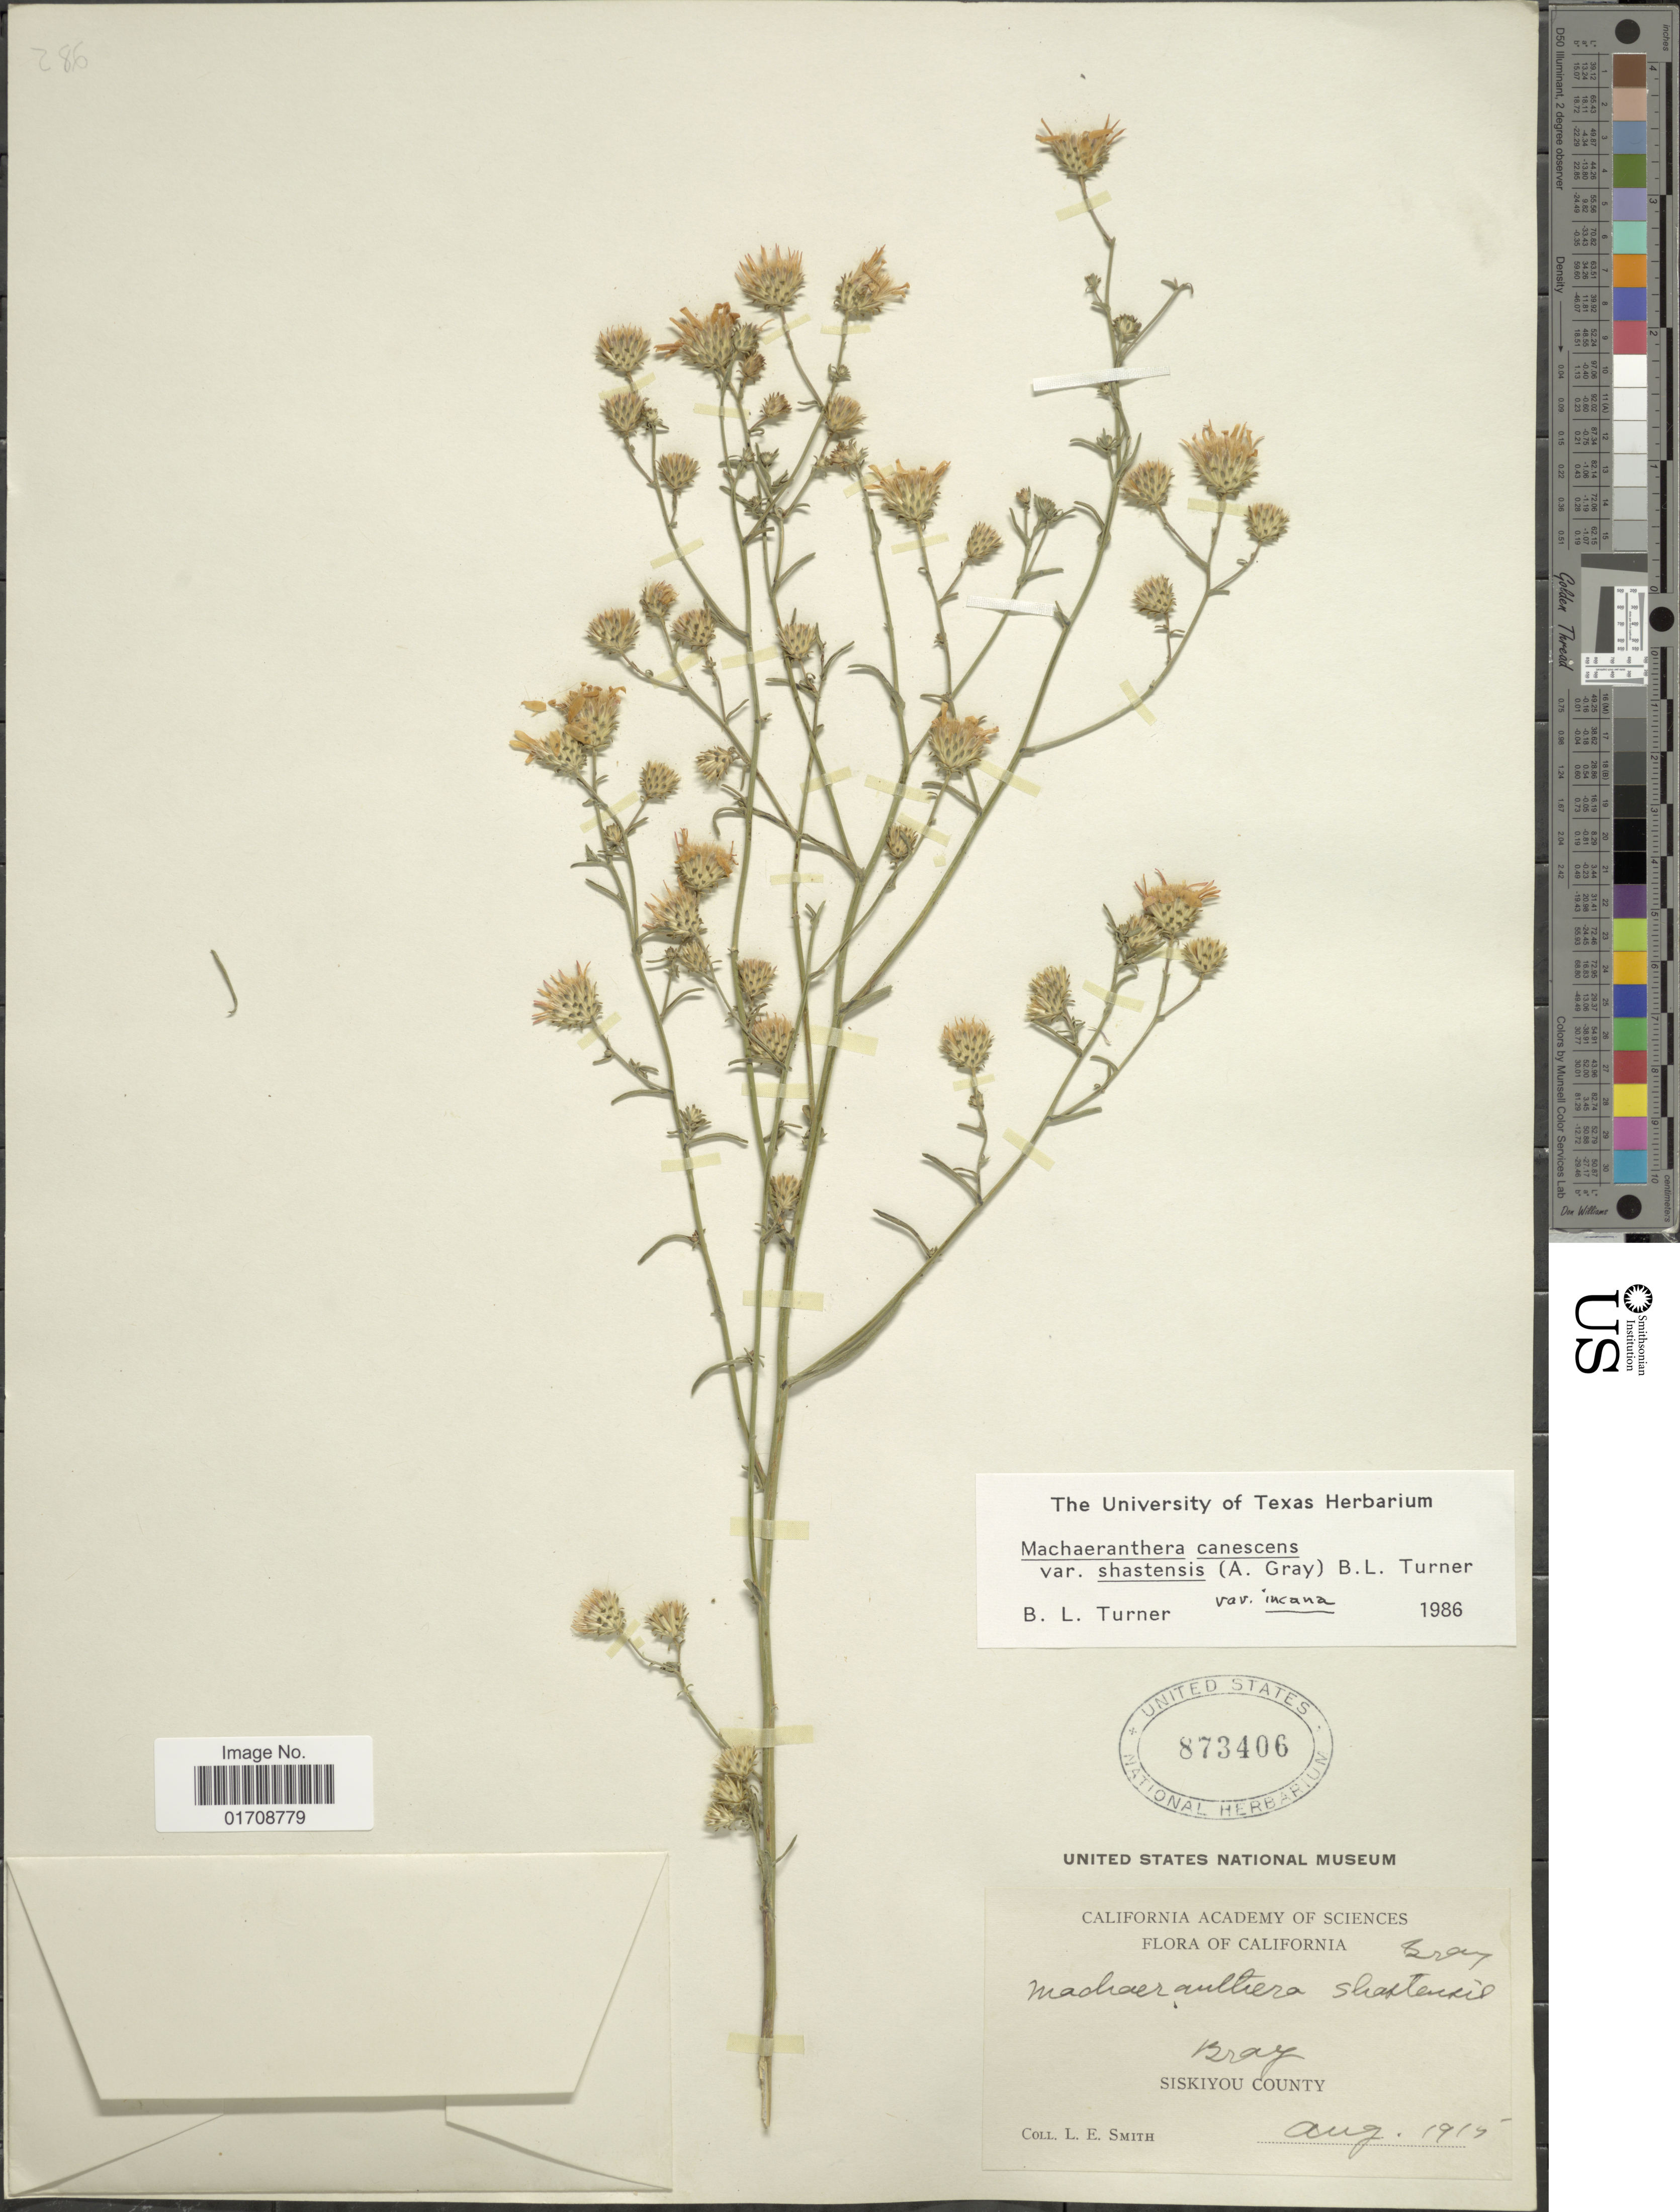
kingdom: Plantae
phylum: Tracheophyta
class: Magnoliopsida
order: Asterales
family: Asteraceae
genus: Machaeranthera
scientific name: Machaeranthera canescens var. shastensis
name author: (A. Gray) B.L. Turner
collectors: L. E. Smith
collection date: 1915-08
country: United States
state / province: California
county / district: Siskiyou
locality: Bray, Siskiyou County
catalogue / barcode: US 873406